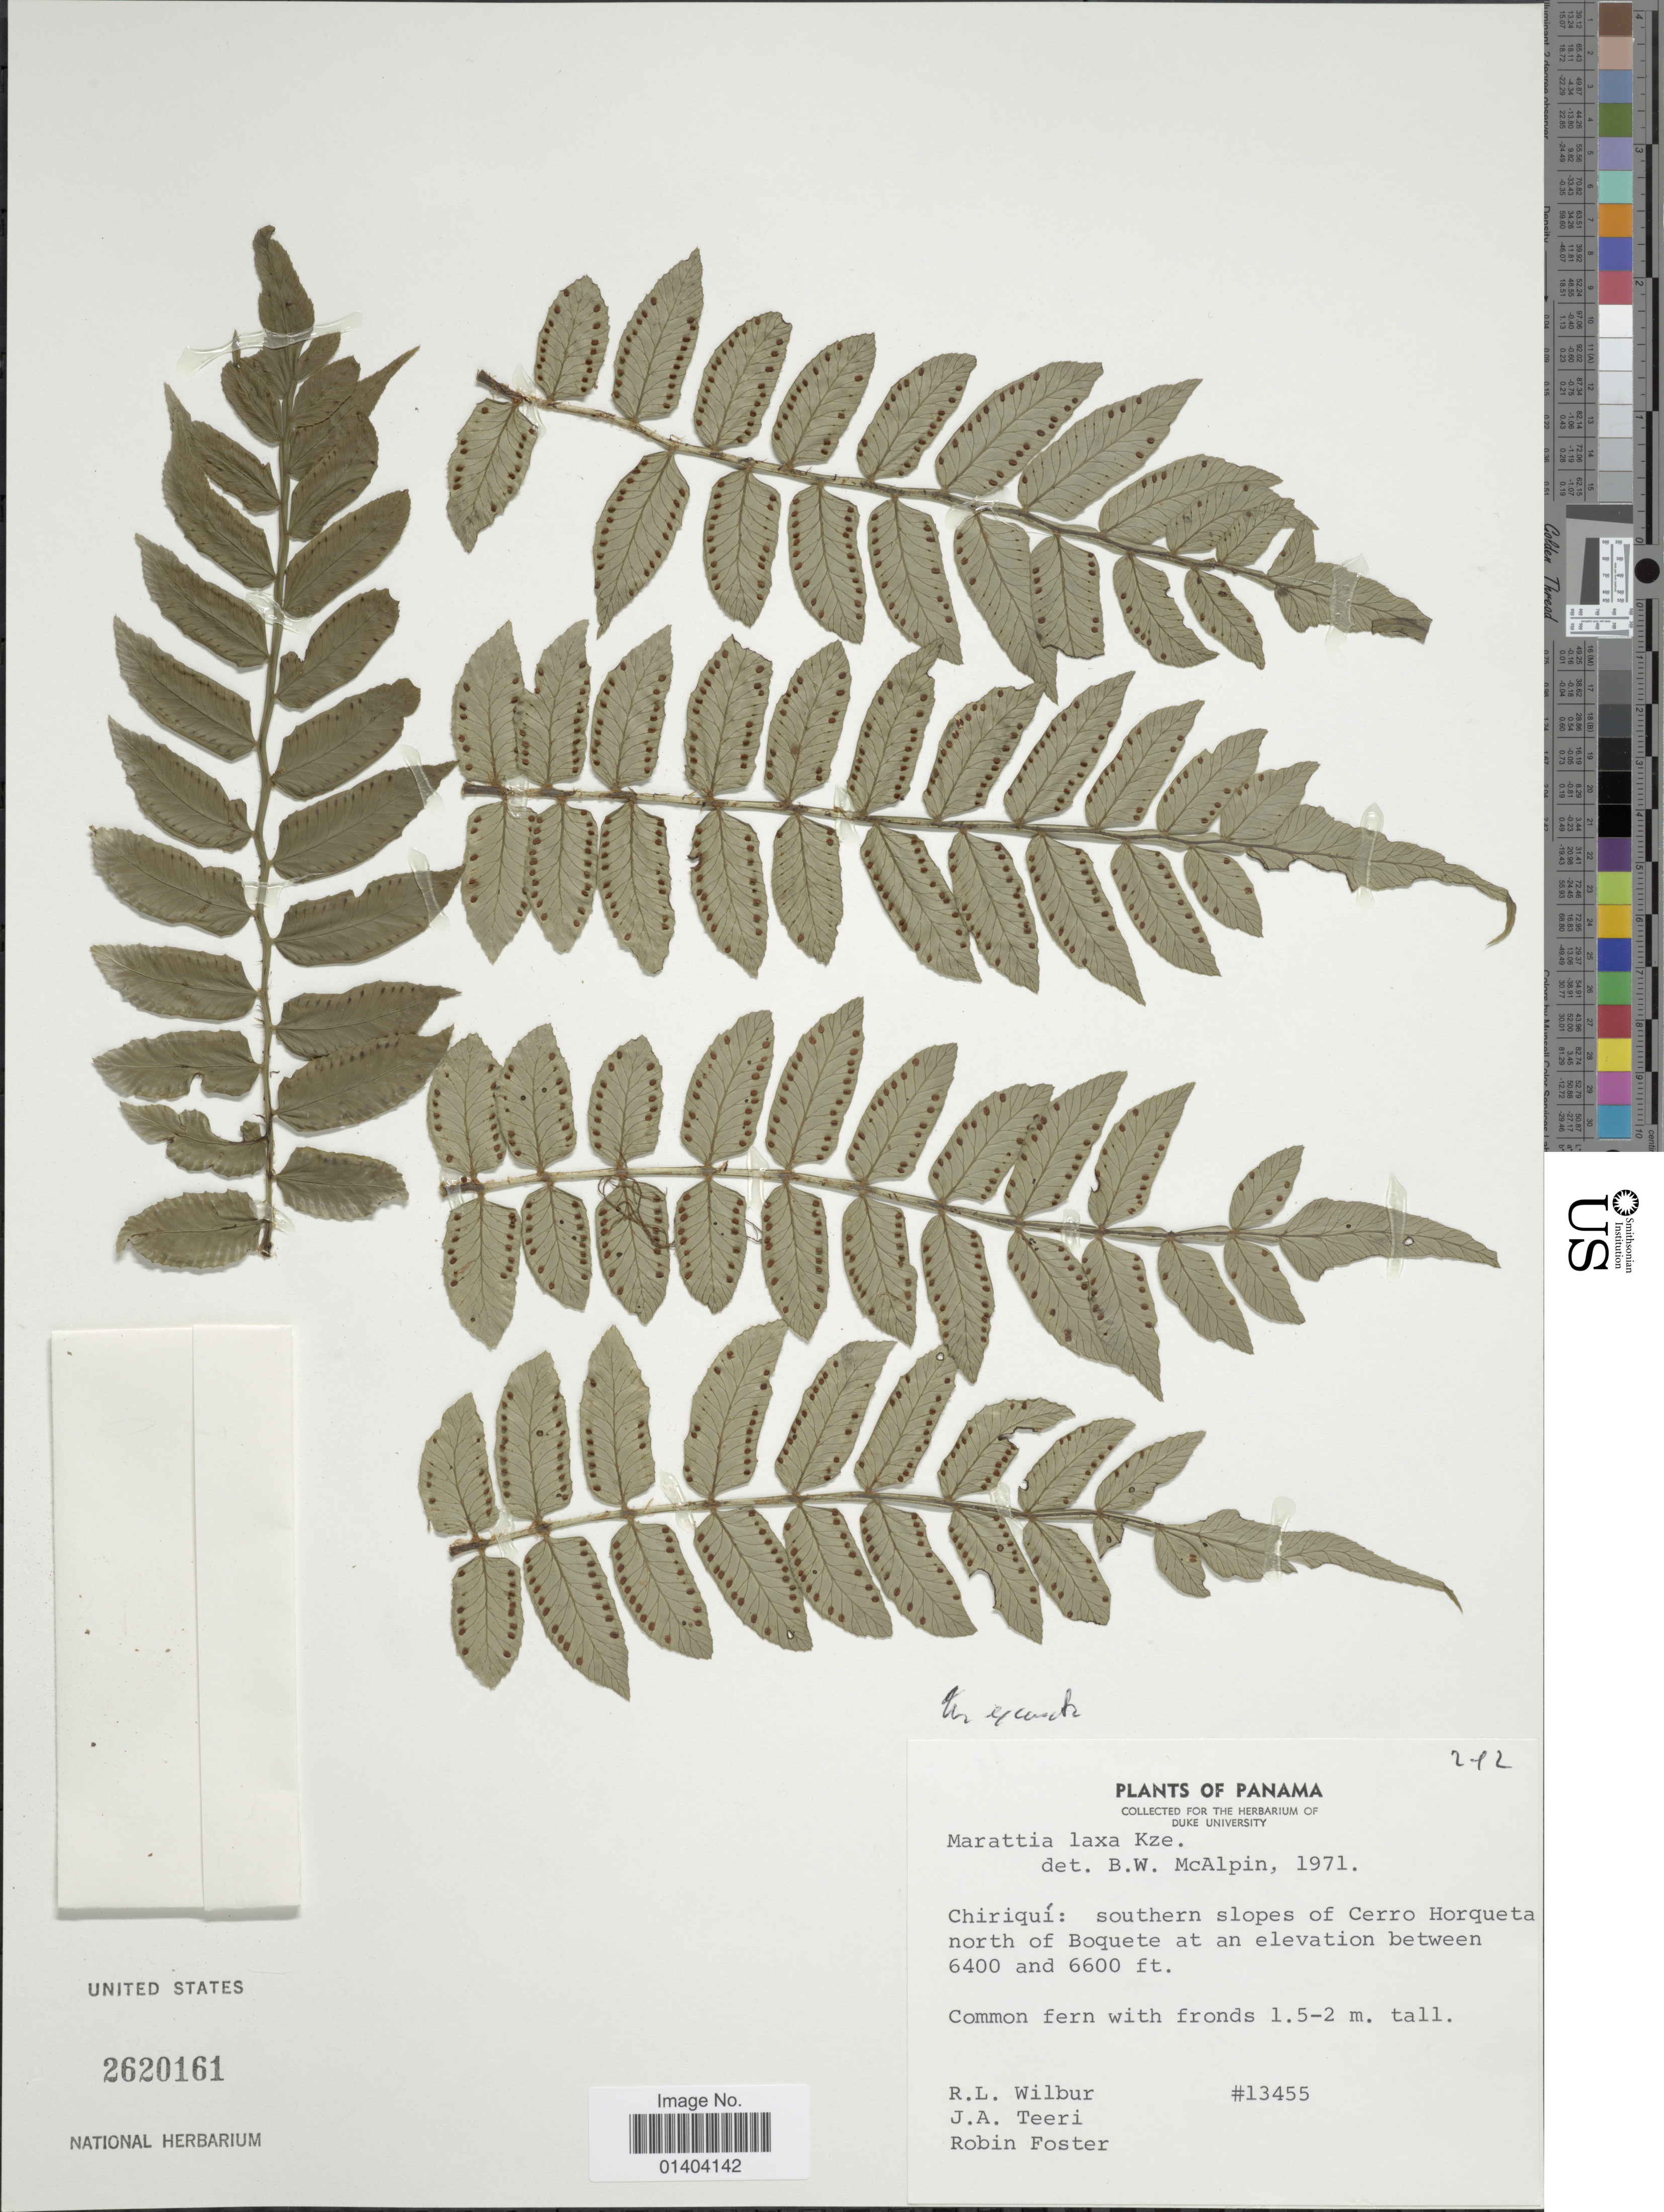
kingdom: Plantae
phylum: Tracheophyta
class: Polypodiopsida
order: Marattiales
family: Marattiaceae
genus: Marattia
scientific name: Marattia excavata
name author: Underw.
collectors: R. L. Wilbur, J. Teeri & R. B. Foster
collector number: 13455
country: Panama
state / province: Chiriqui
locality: Southern slopes of Cerro Horqueta north of Boquete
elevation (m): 1951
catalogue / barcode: US 2620161